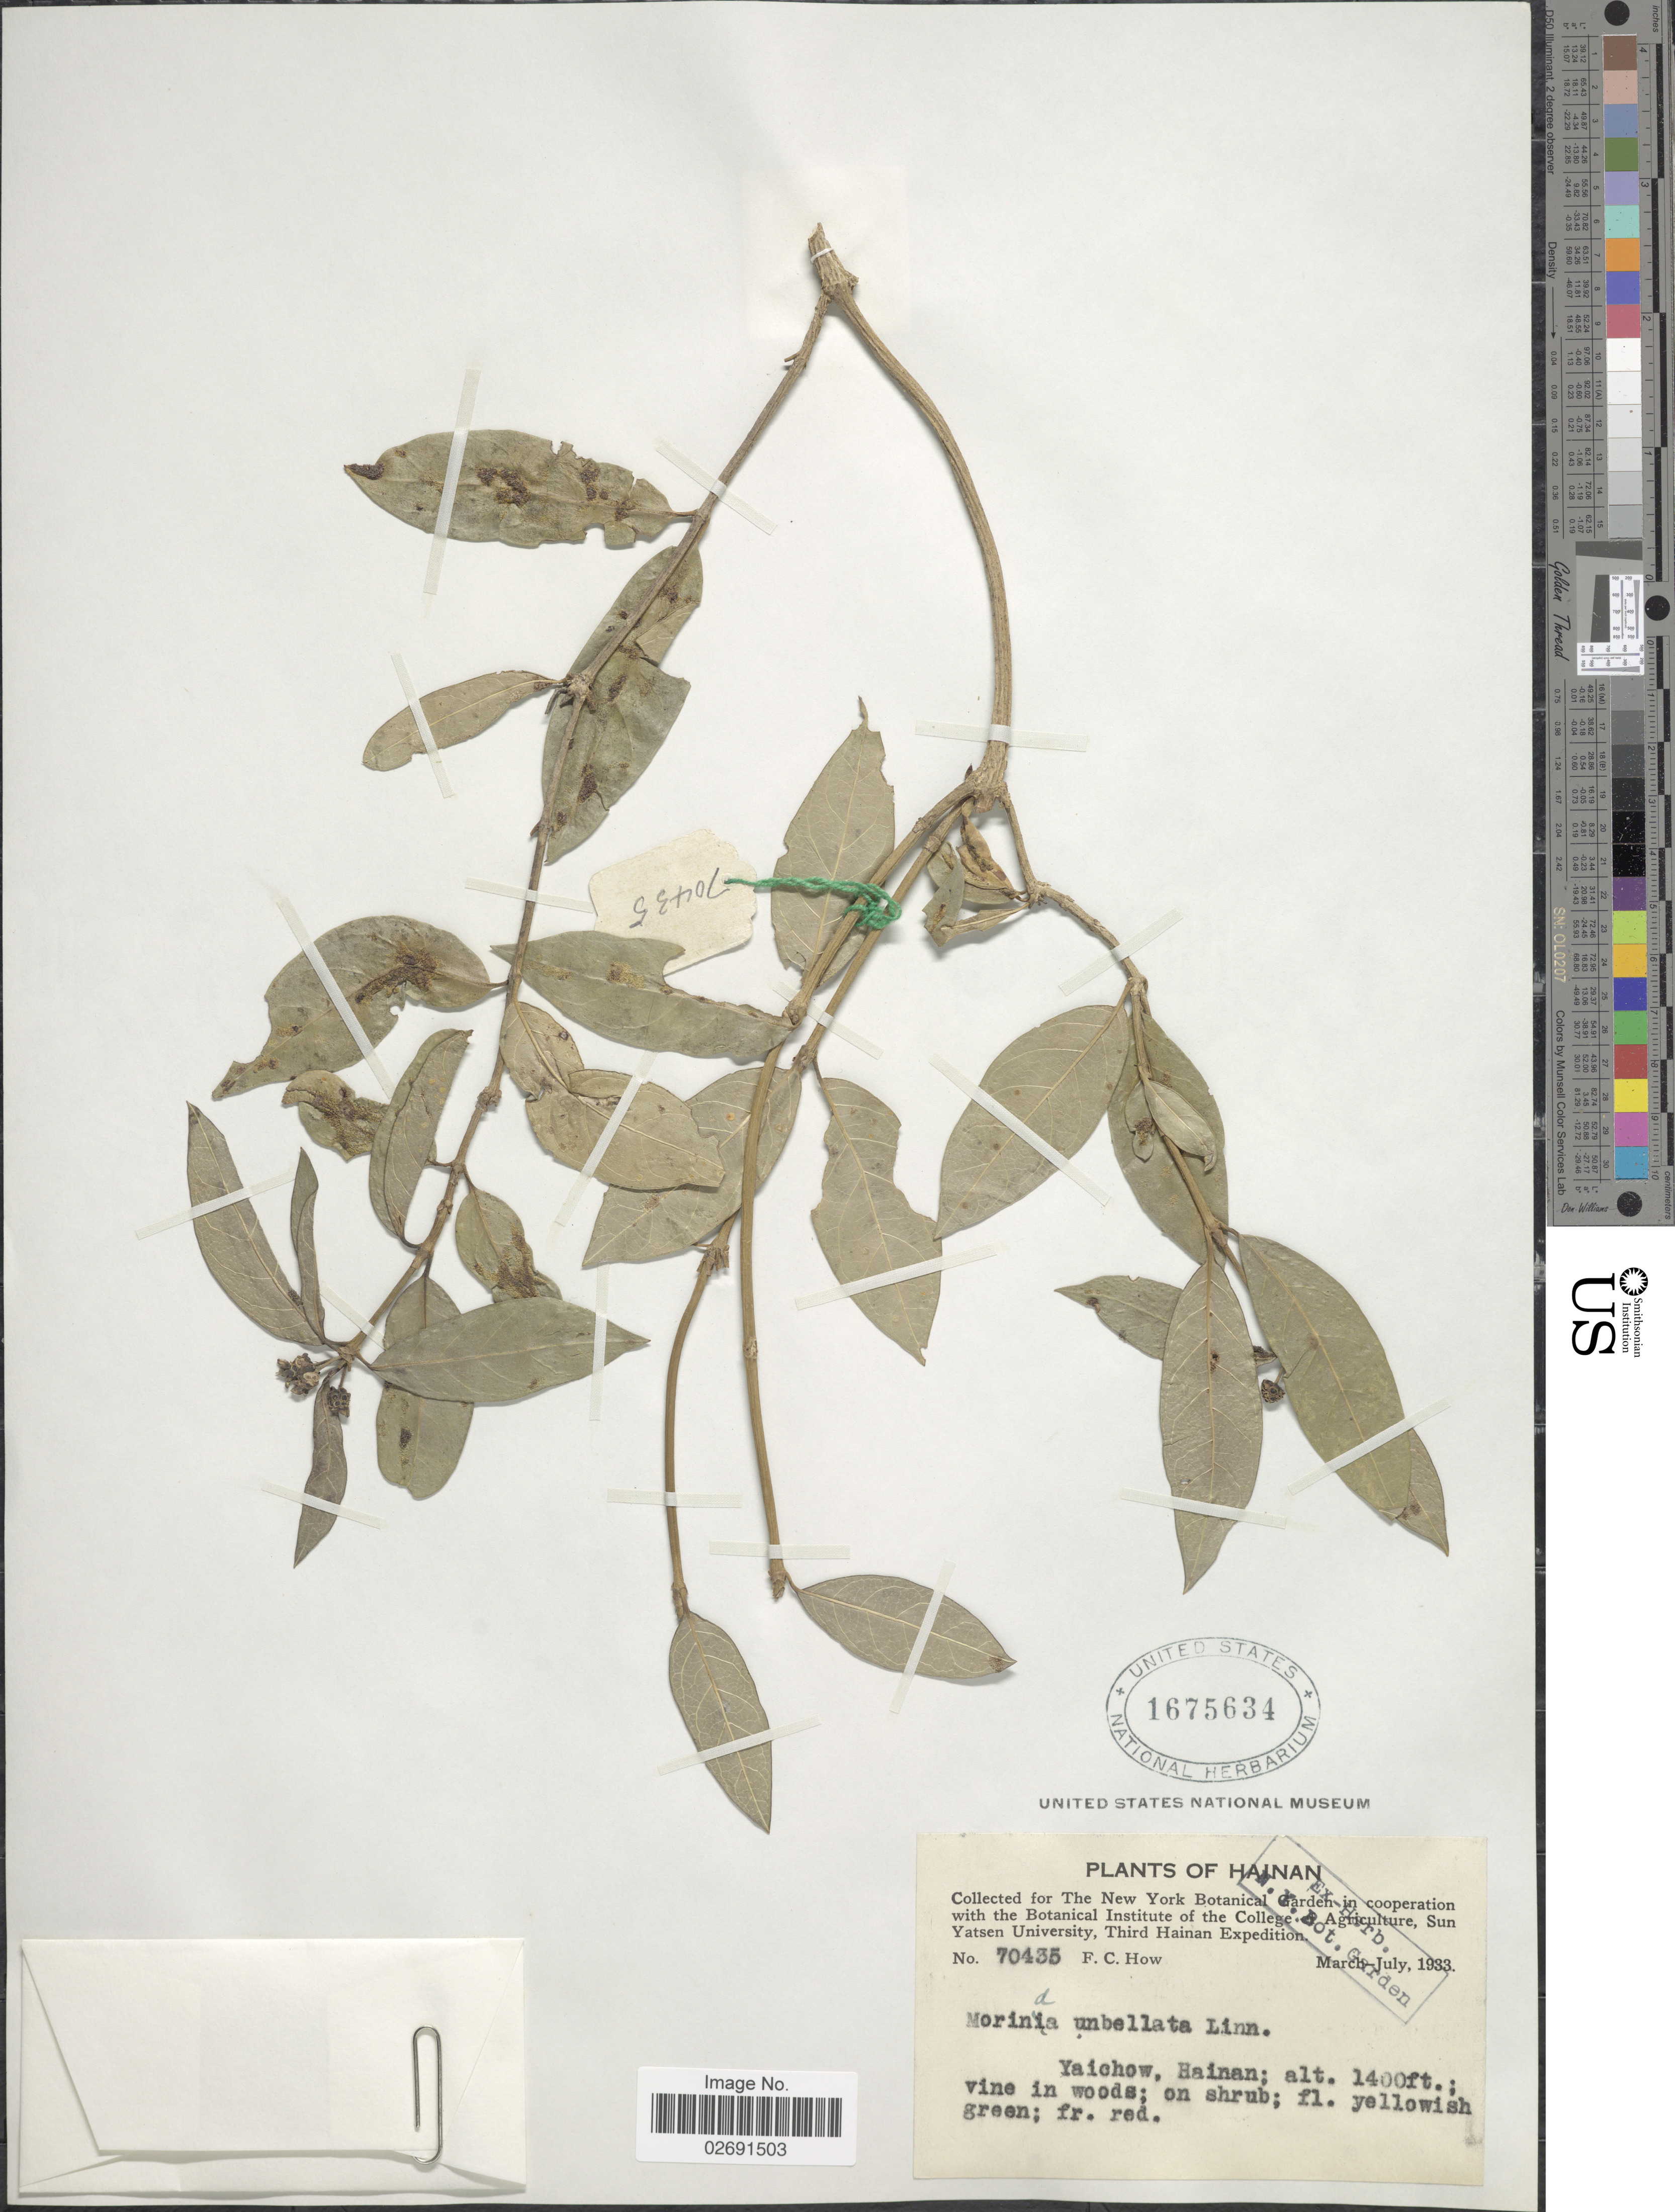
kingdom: Plantae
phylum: Tracheophyta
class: Magnoliopsida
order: Gentianales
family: Rubiaceae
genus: Gynochthodes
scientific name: Gynochthodes umbellata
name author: (L.) Razafim. & B. Bremer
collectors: F. C. How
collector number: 70435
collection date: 1933-03/1933-07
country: China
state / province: Hainan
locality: Yaichow, Hainan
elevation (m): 427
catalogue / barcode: US 1675634